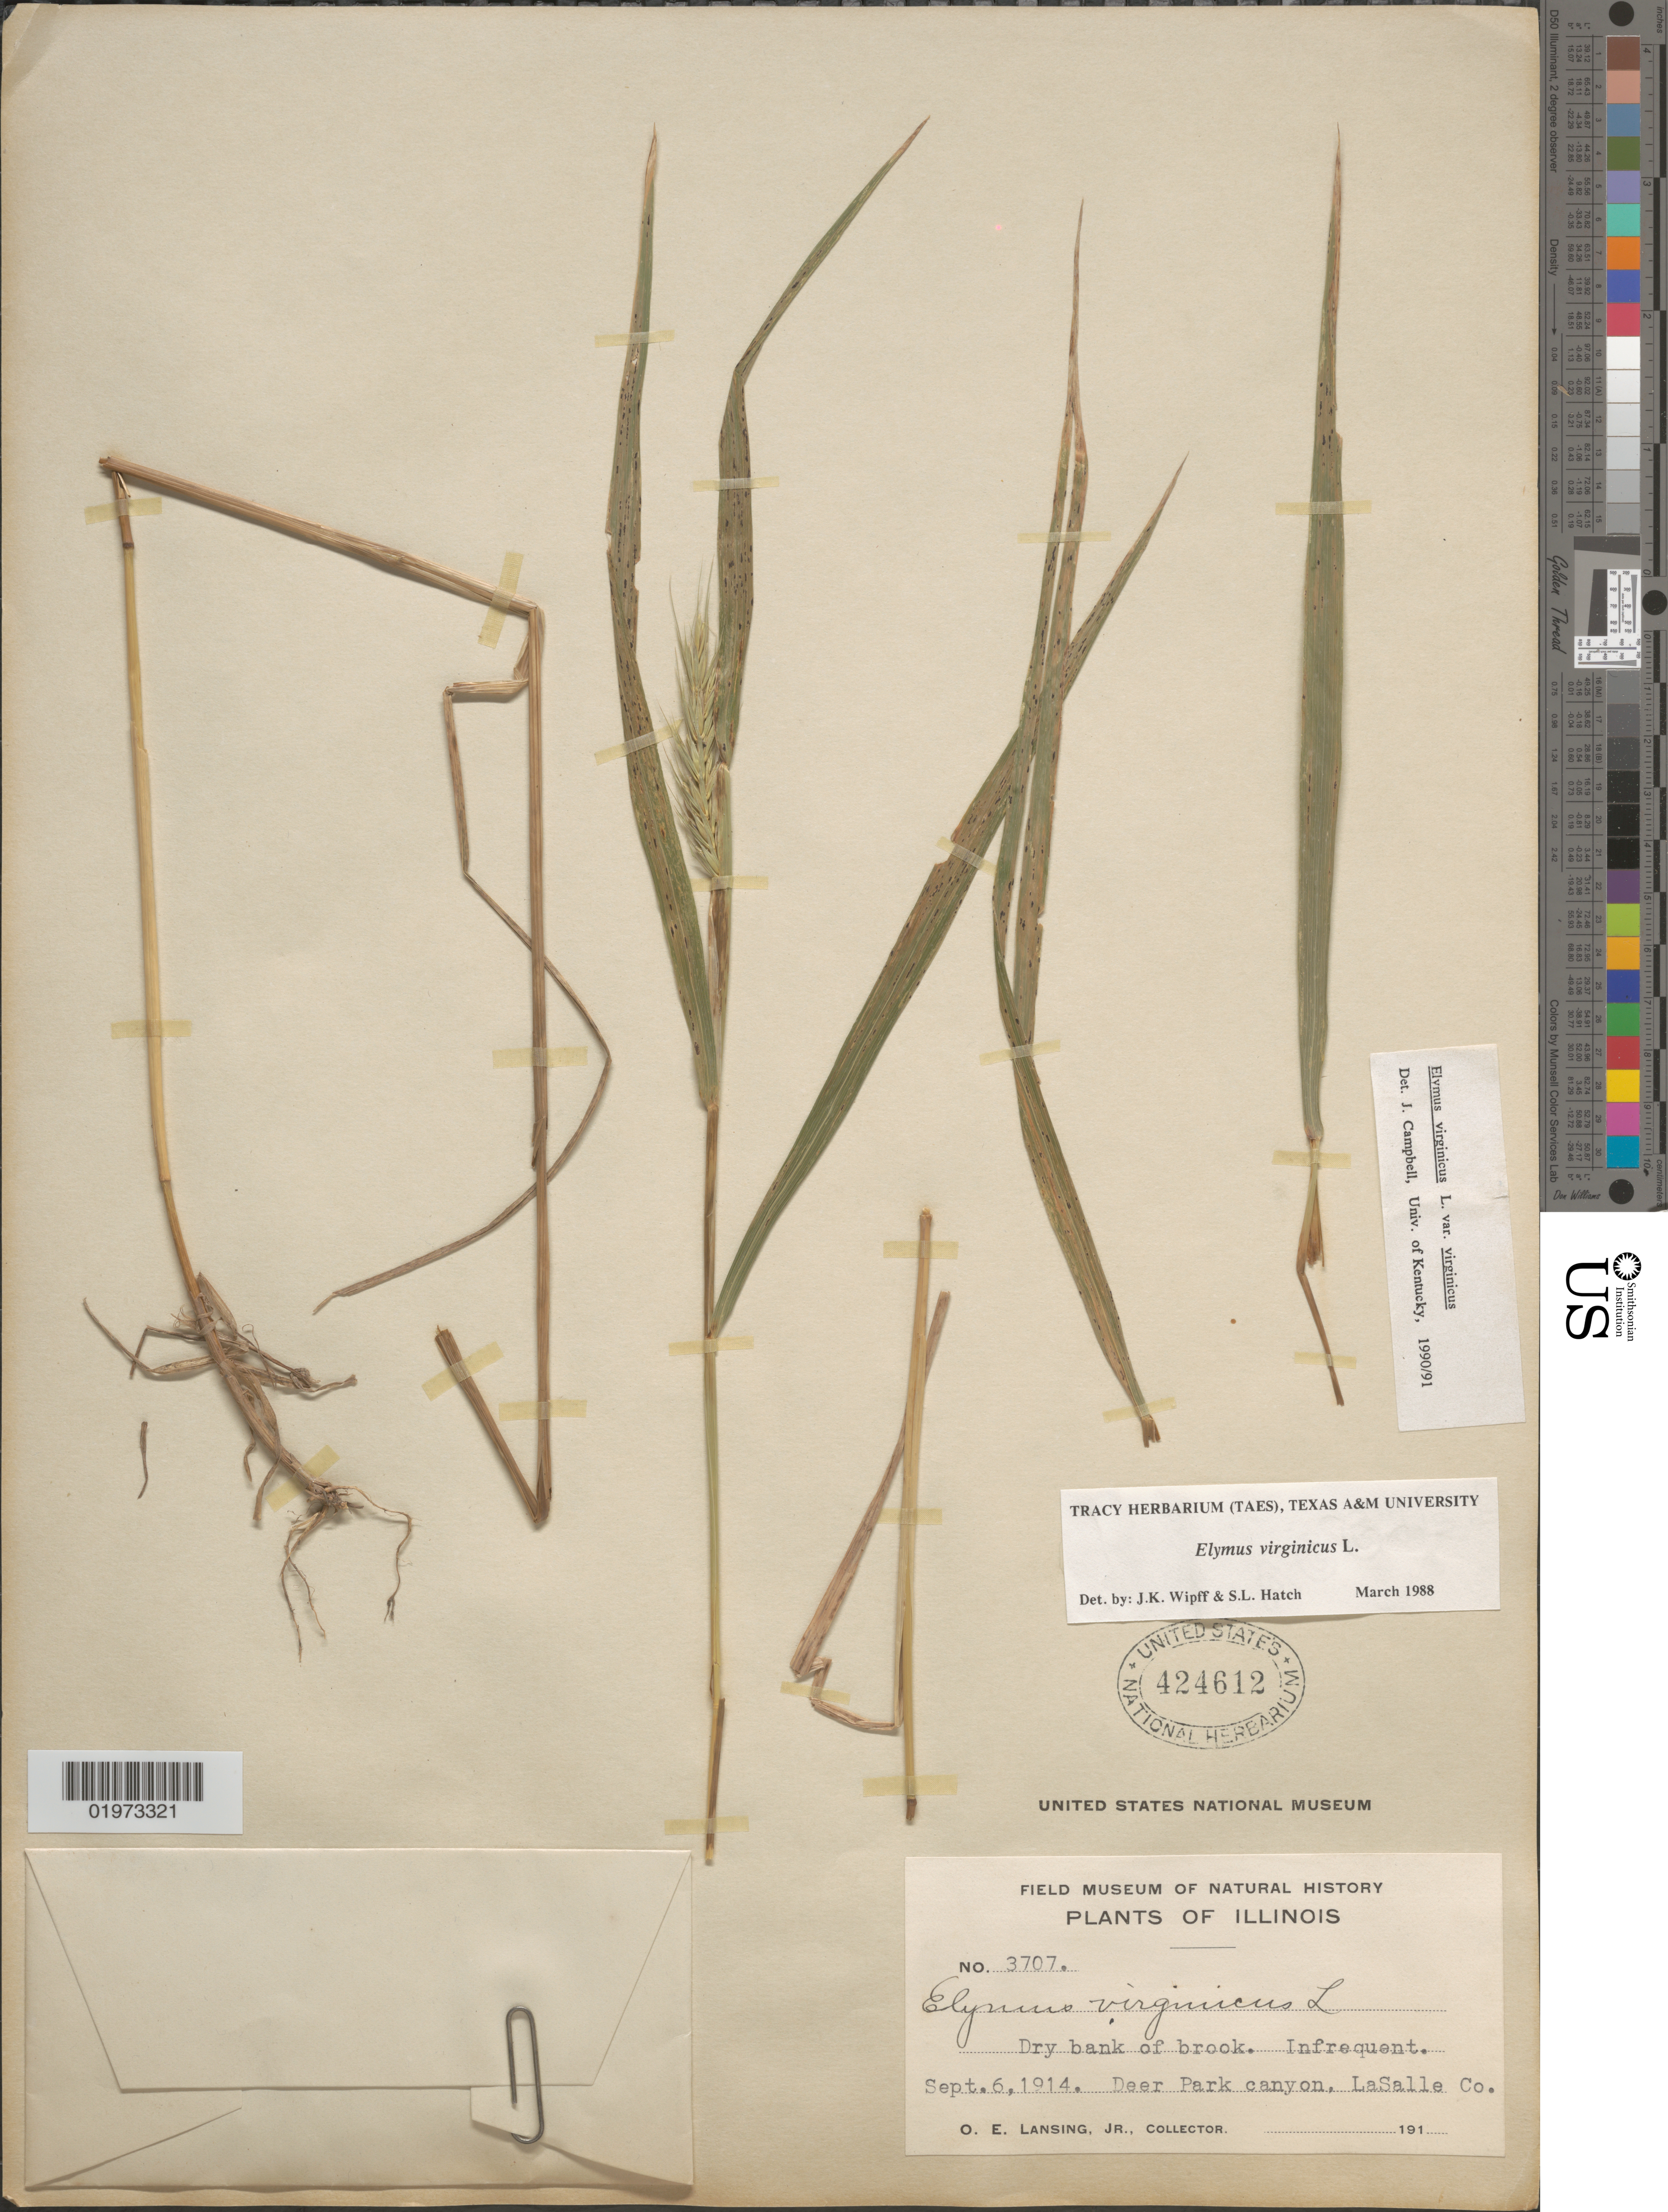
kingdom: Plantae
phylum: Tracheophyta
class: Liliopsida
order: Poales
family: Poaceae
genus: Elymus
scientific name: Elymus virginicus var. virginicus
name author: L.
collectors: O. Lansing Jr.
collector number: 3707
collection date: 1914-09-06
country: United States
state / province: Illinois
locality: Dry bank of brook. Infrequent. Deer Park canyon, LaSalle Co.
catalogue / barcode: US 424612